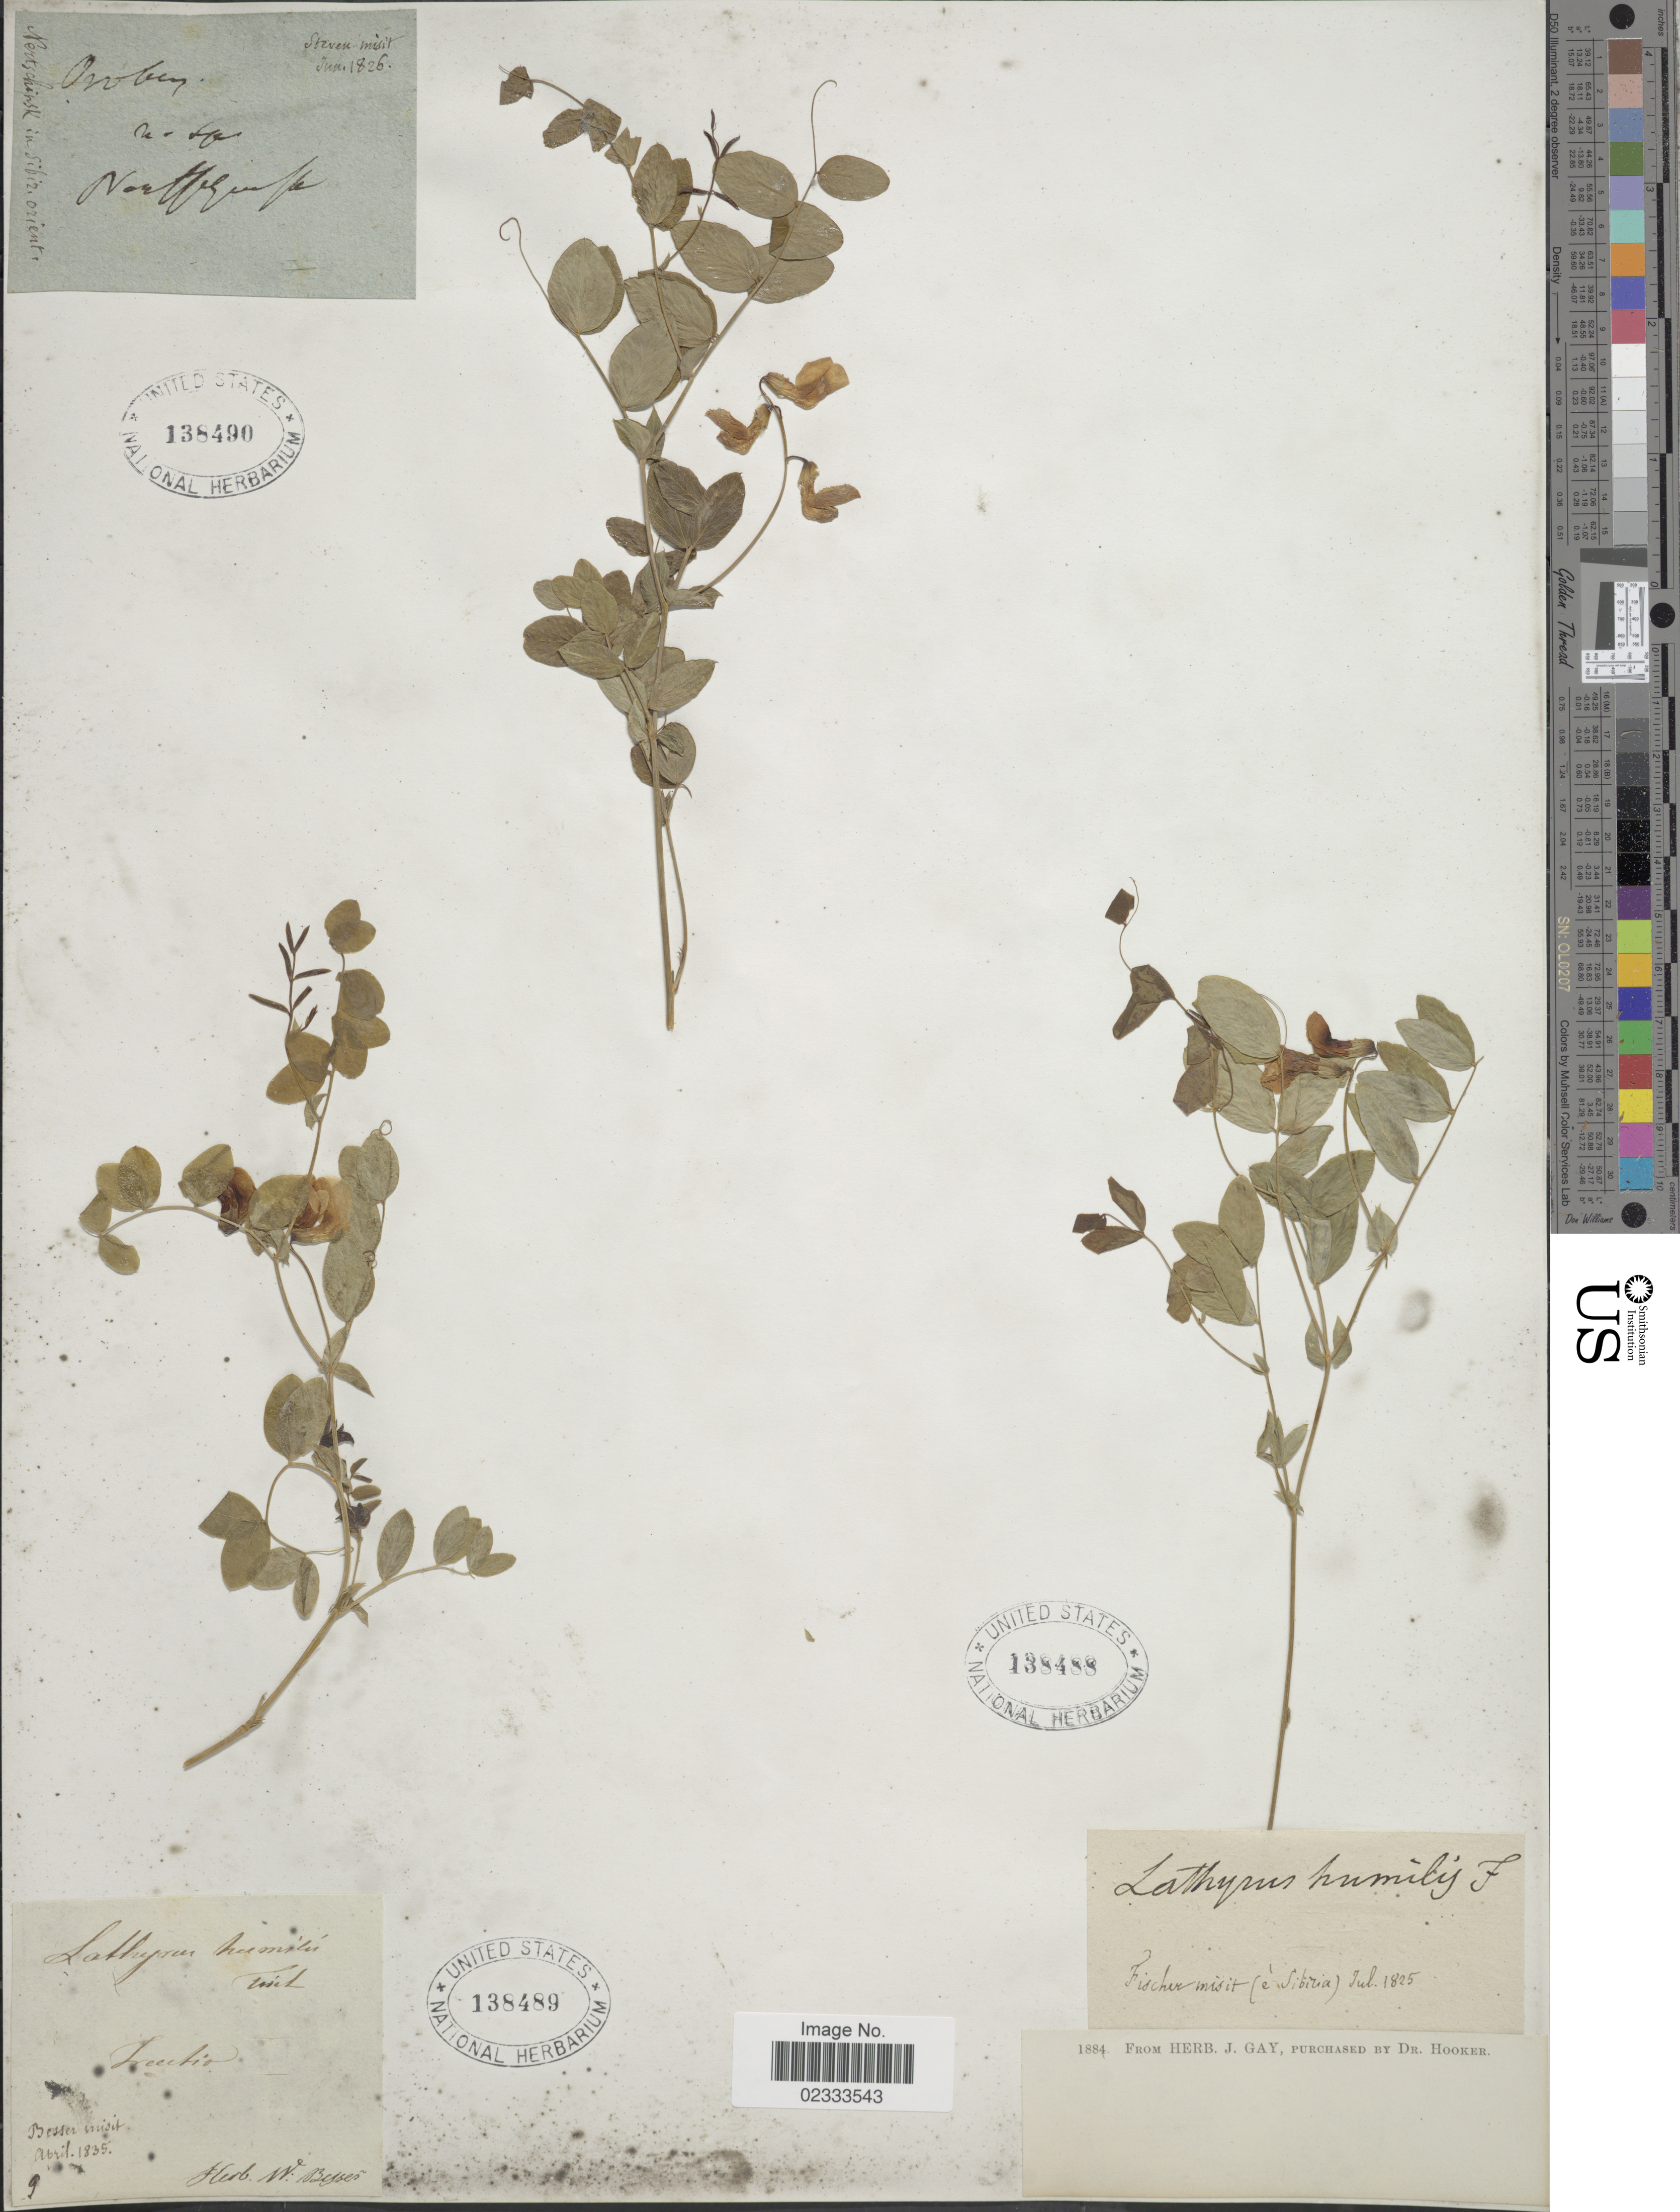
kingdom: Plantae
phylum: Tracheophyta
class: Magnoliopsida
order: Fabales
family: Fabaceae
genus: Lathyrus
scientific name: Lathyrus humilis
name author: (Ser.) Spreng.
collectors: -- Fischer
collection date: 1825-07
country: Russian Federation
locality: (e. Sibiria)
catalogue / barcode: US 138488-2